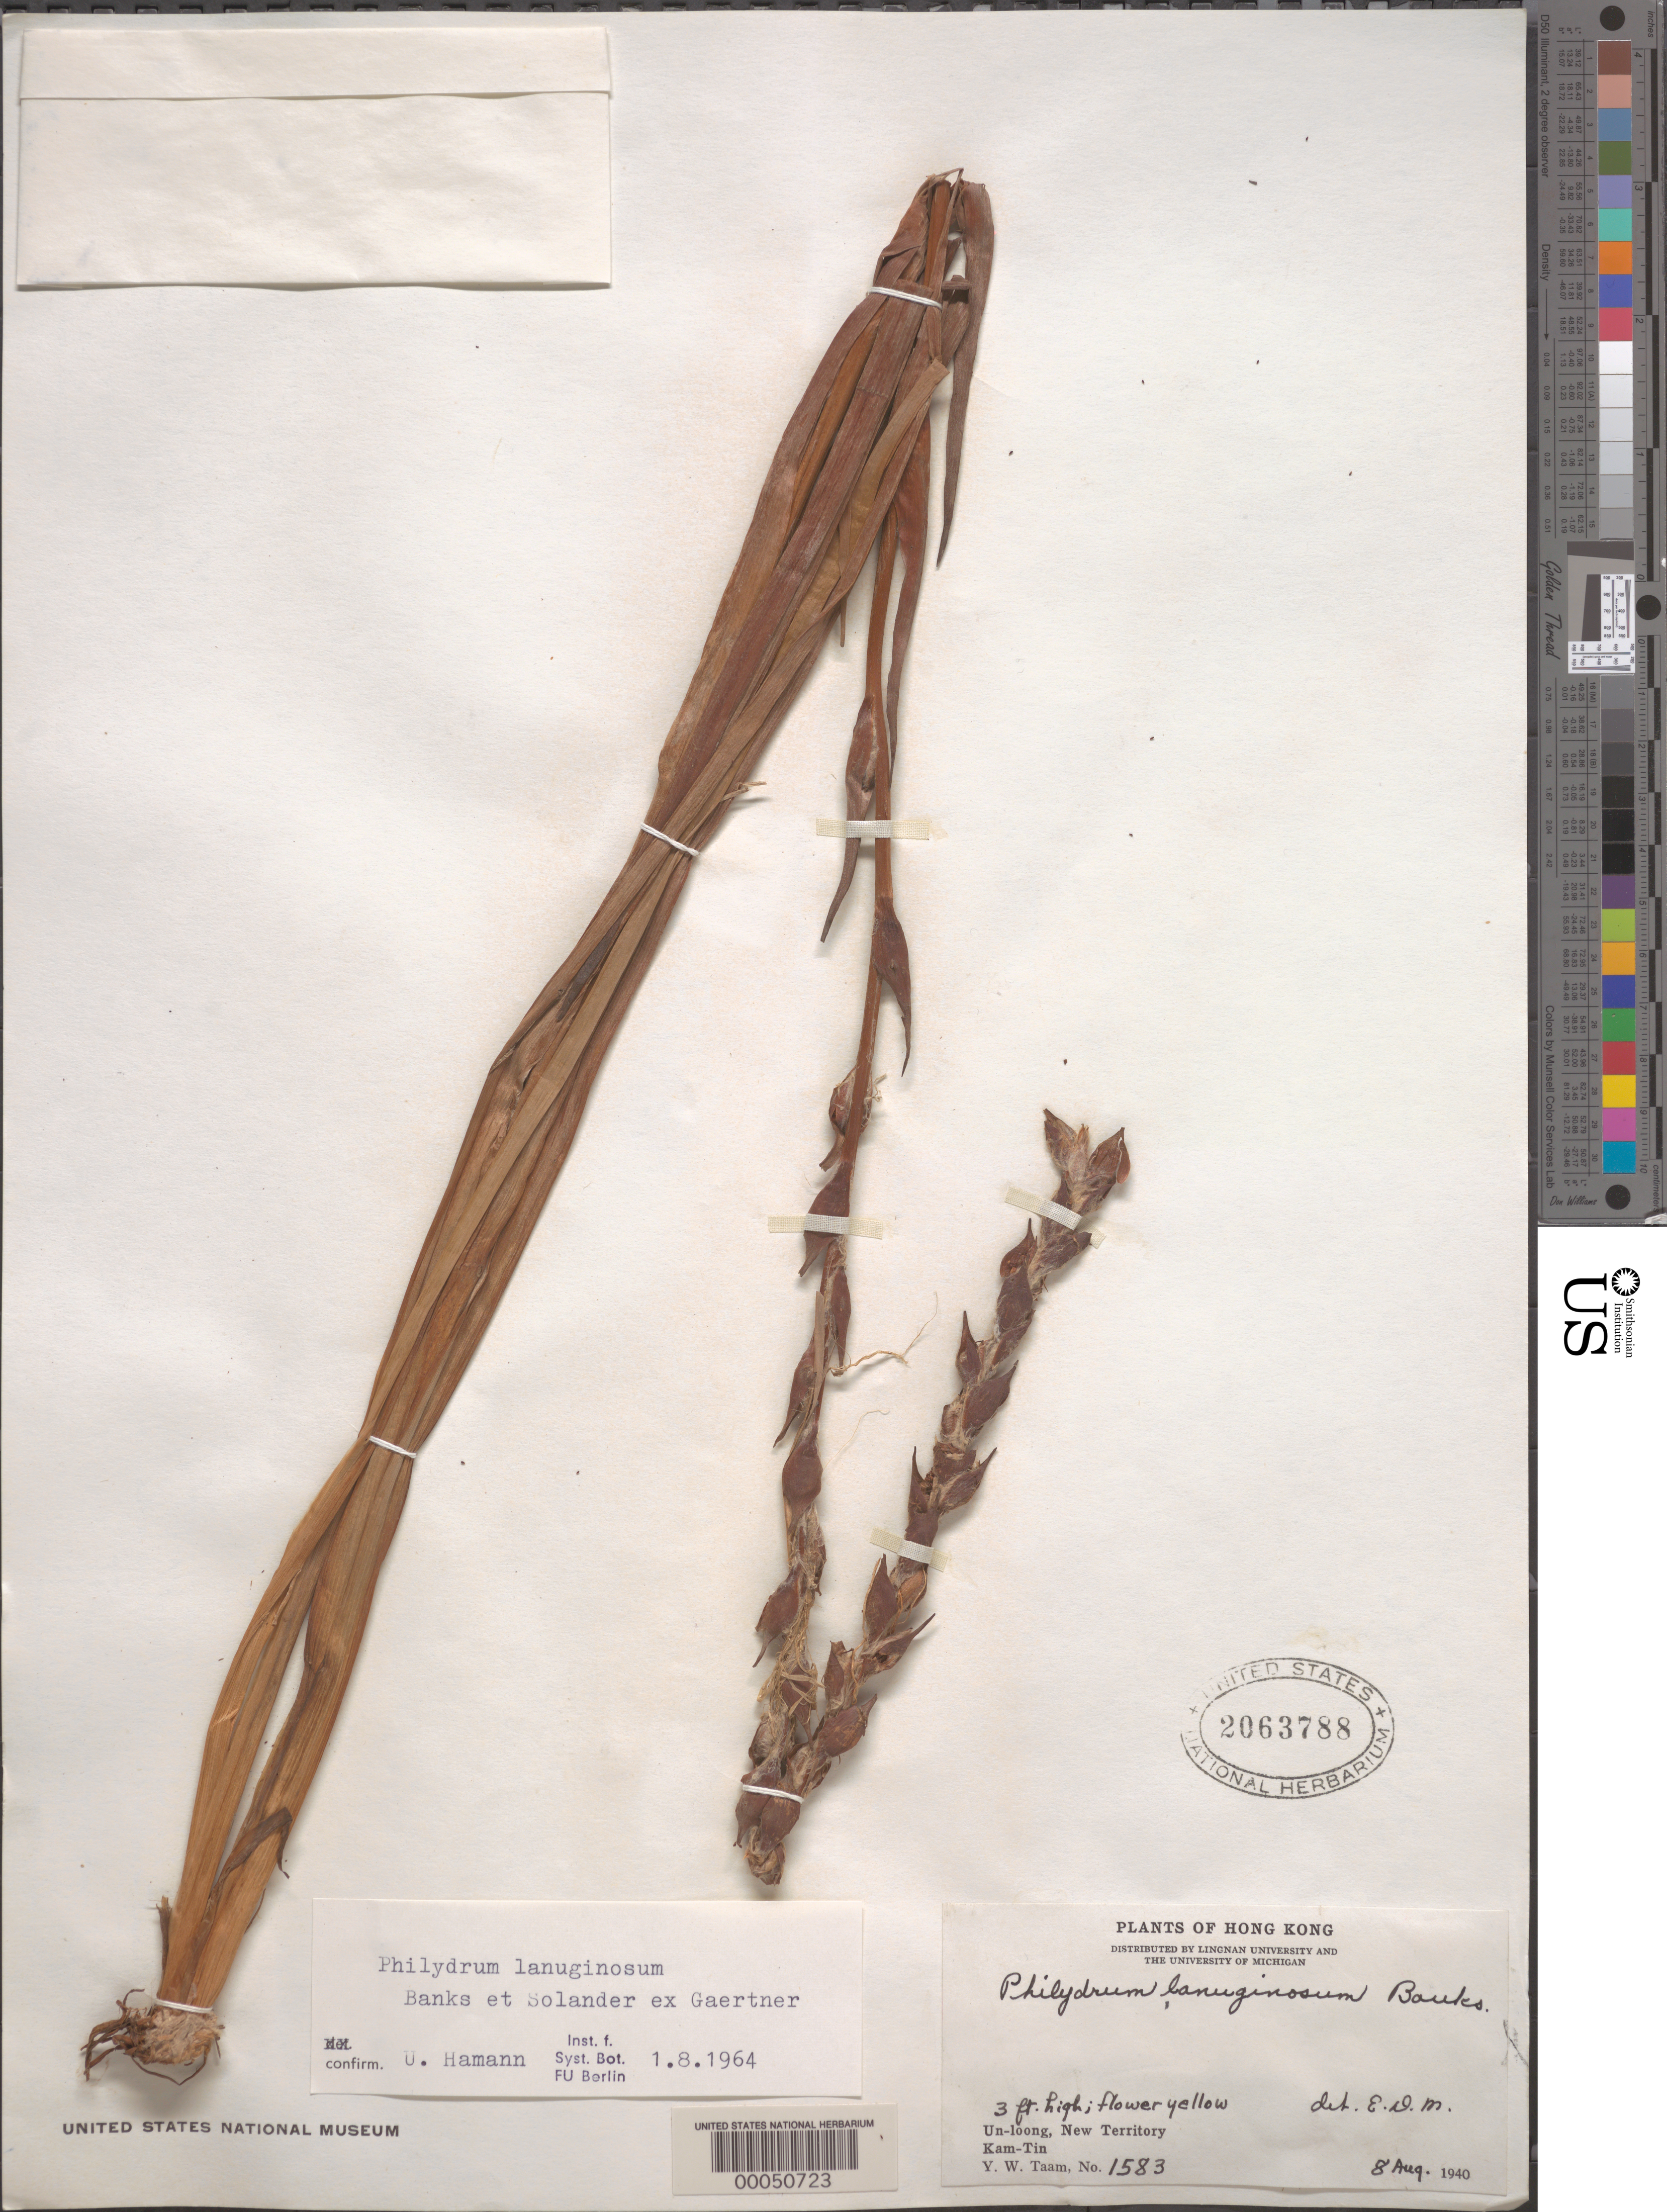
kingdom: Plantae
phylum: Tracheophyta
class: Liliopsida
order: Commelinales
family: Philydraceae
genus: Philydrum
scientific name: Philydrum lanuginosum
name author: Banks & Sol. ex Gaertn.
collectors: Y. W. Taam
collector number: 1583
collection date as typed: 08 Aug 1940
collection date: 1940-08-08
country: China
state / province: Hong Kong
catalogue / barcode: US 2063788